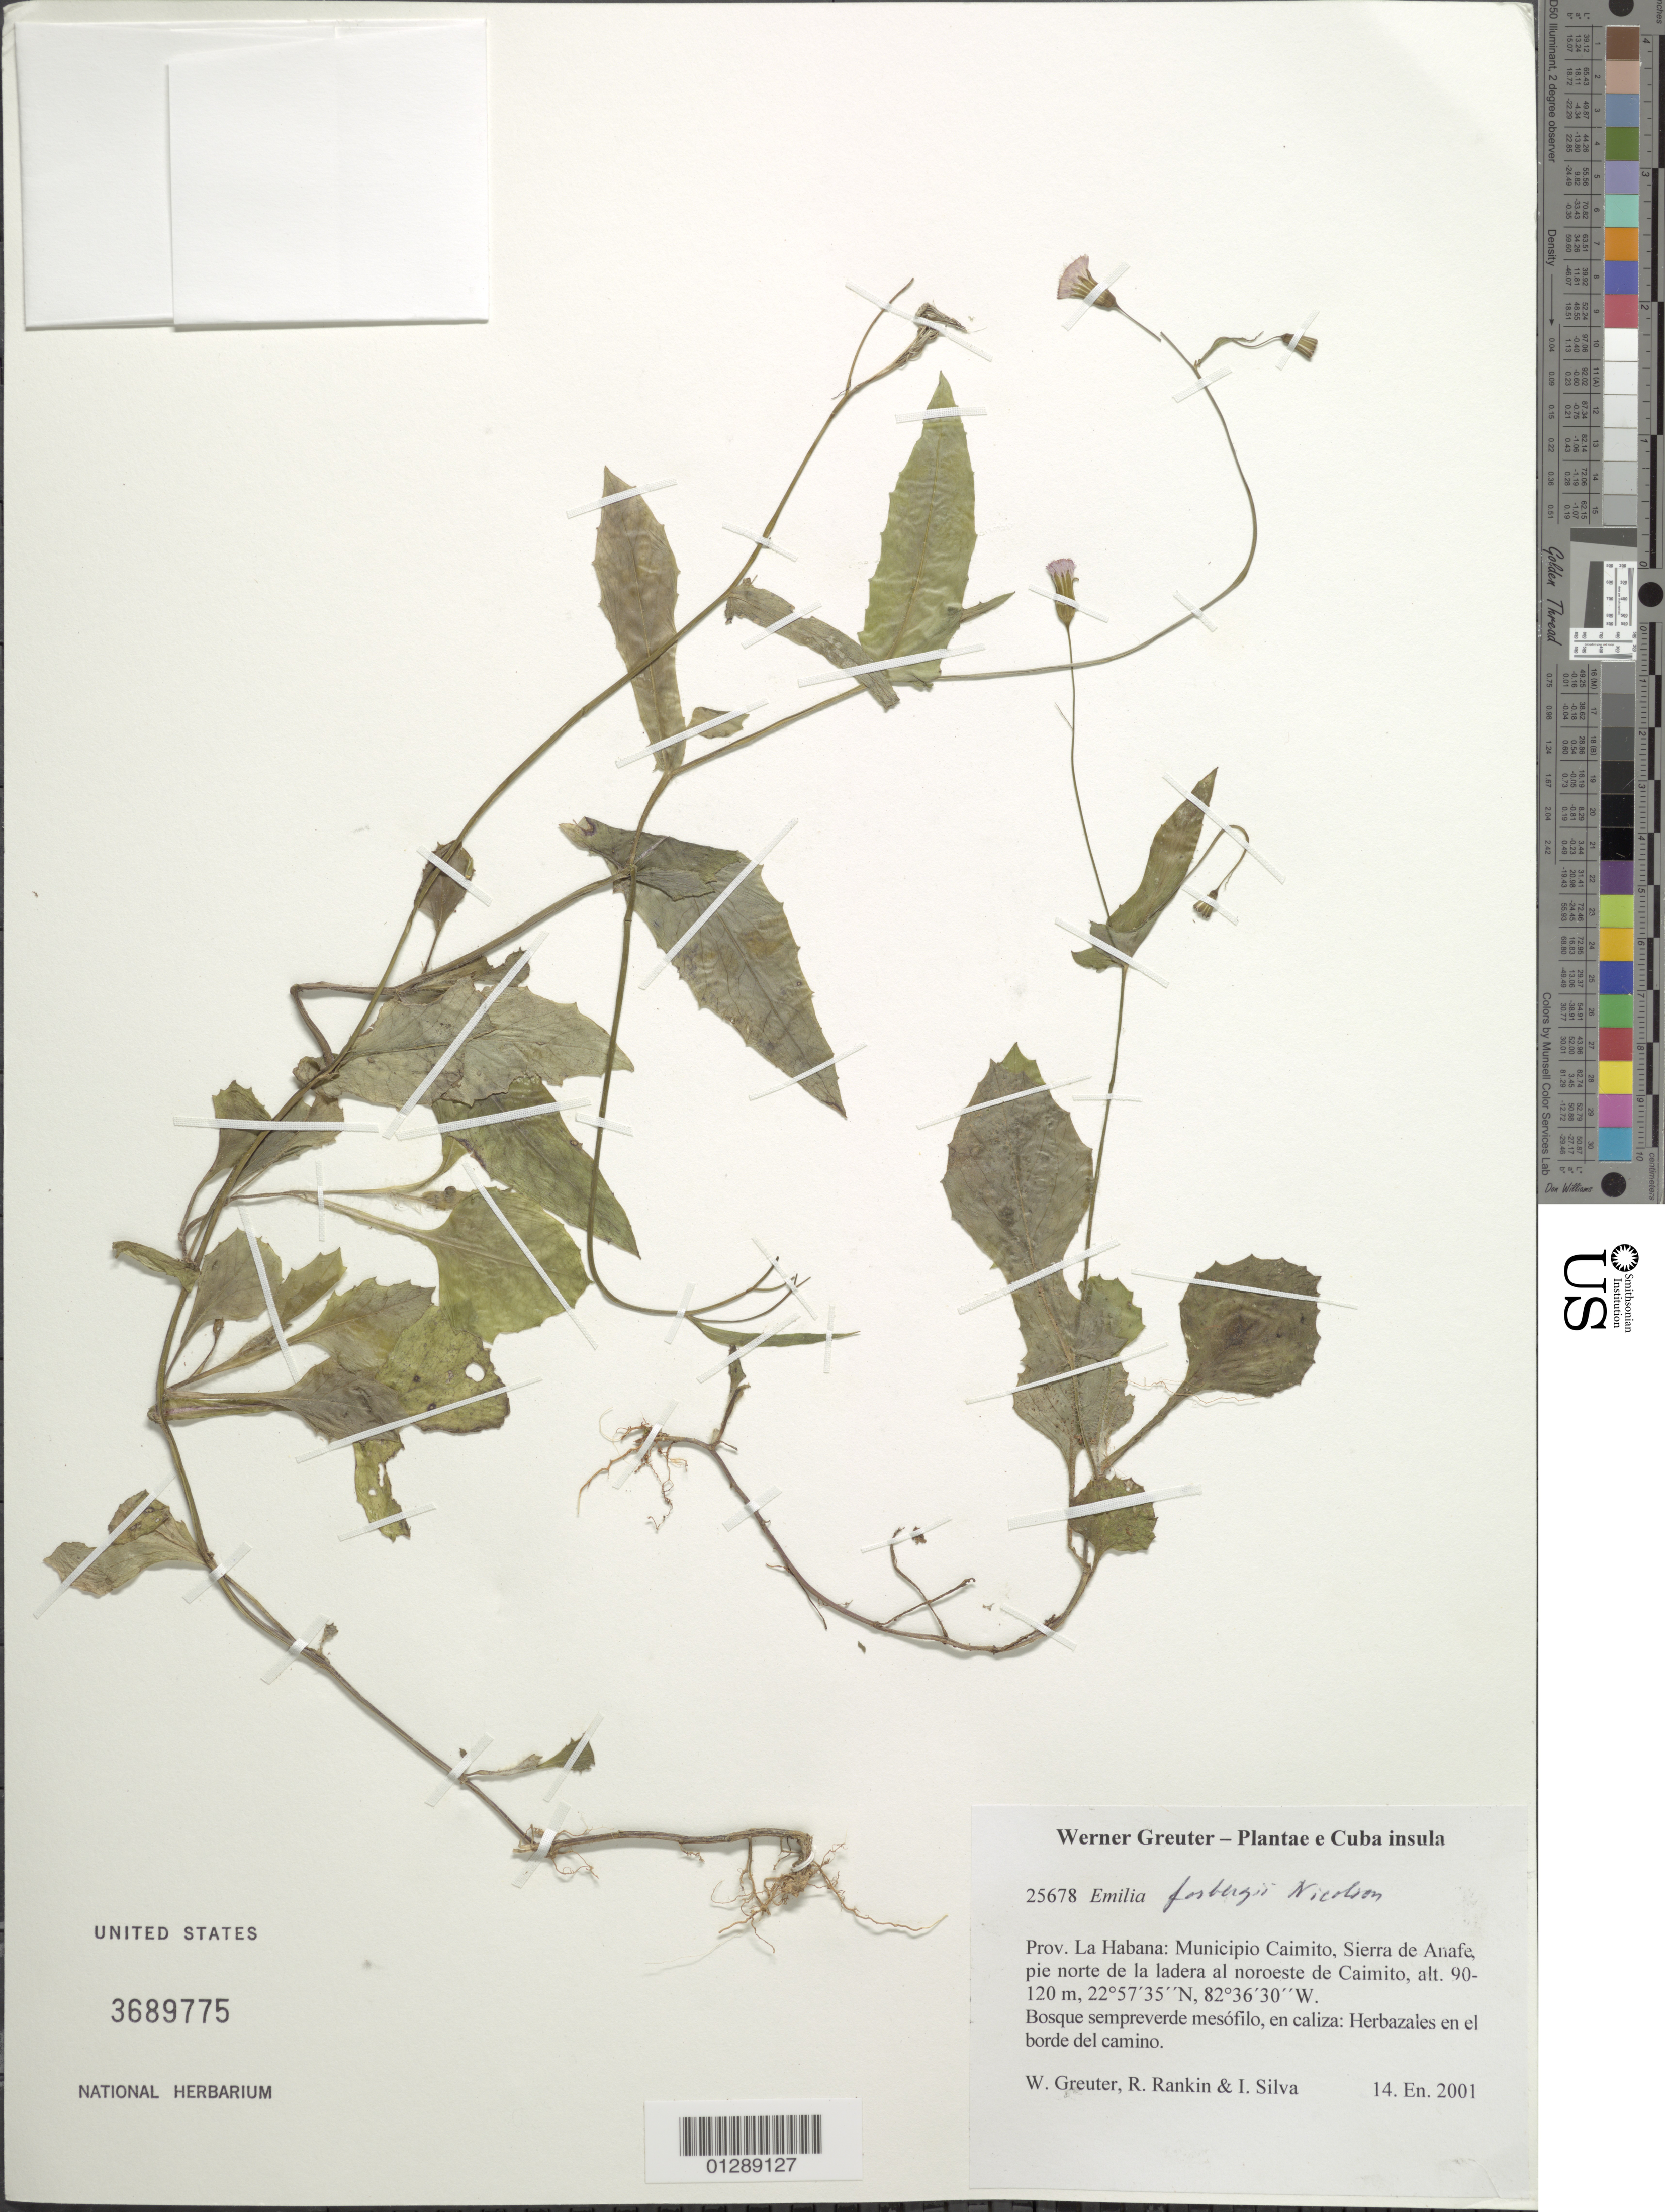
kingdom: Plantae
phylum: Tracheophyta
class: Magnoliopsida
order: Asterales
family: Asteraceae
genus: Emilia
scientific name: Emilia fosbergii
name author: Nicolson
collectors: W. R. Greuter, R. Rankin Rodriguez & I. Silva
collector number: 25678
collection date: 2001-01-14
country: Cuba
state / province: La Habana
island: Cuba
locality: Municipio Caimito, Sierra de Anafe, pie norte de la ladera al noreste de Caimito.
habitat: Bosque sempreverde mesófilo, en caliza: Herbazales en el borde del camino.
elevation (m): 90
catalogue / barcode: US 3689775